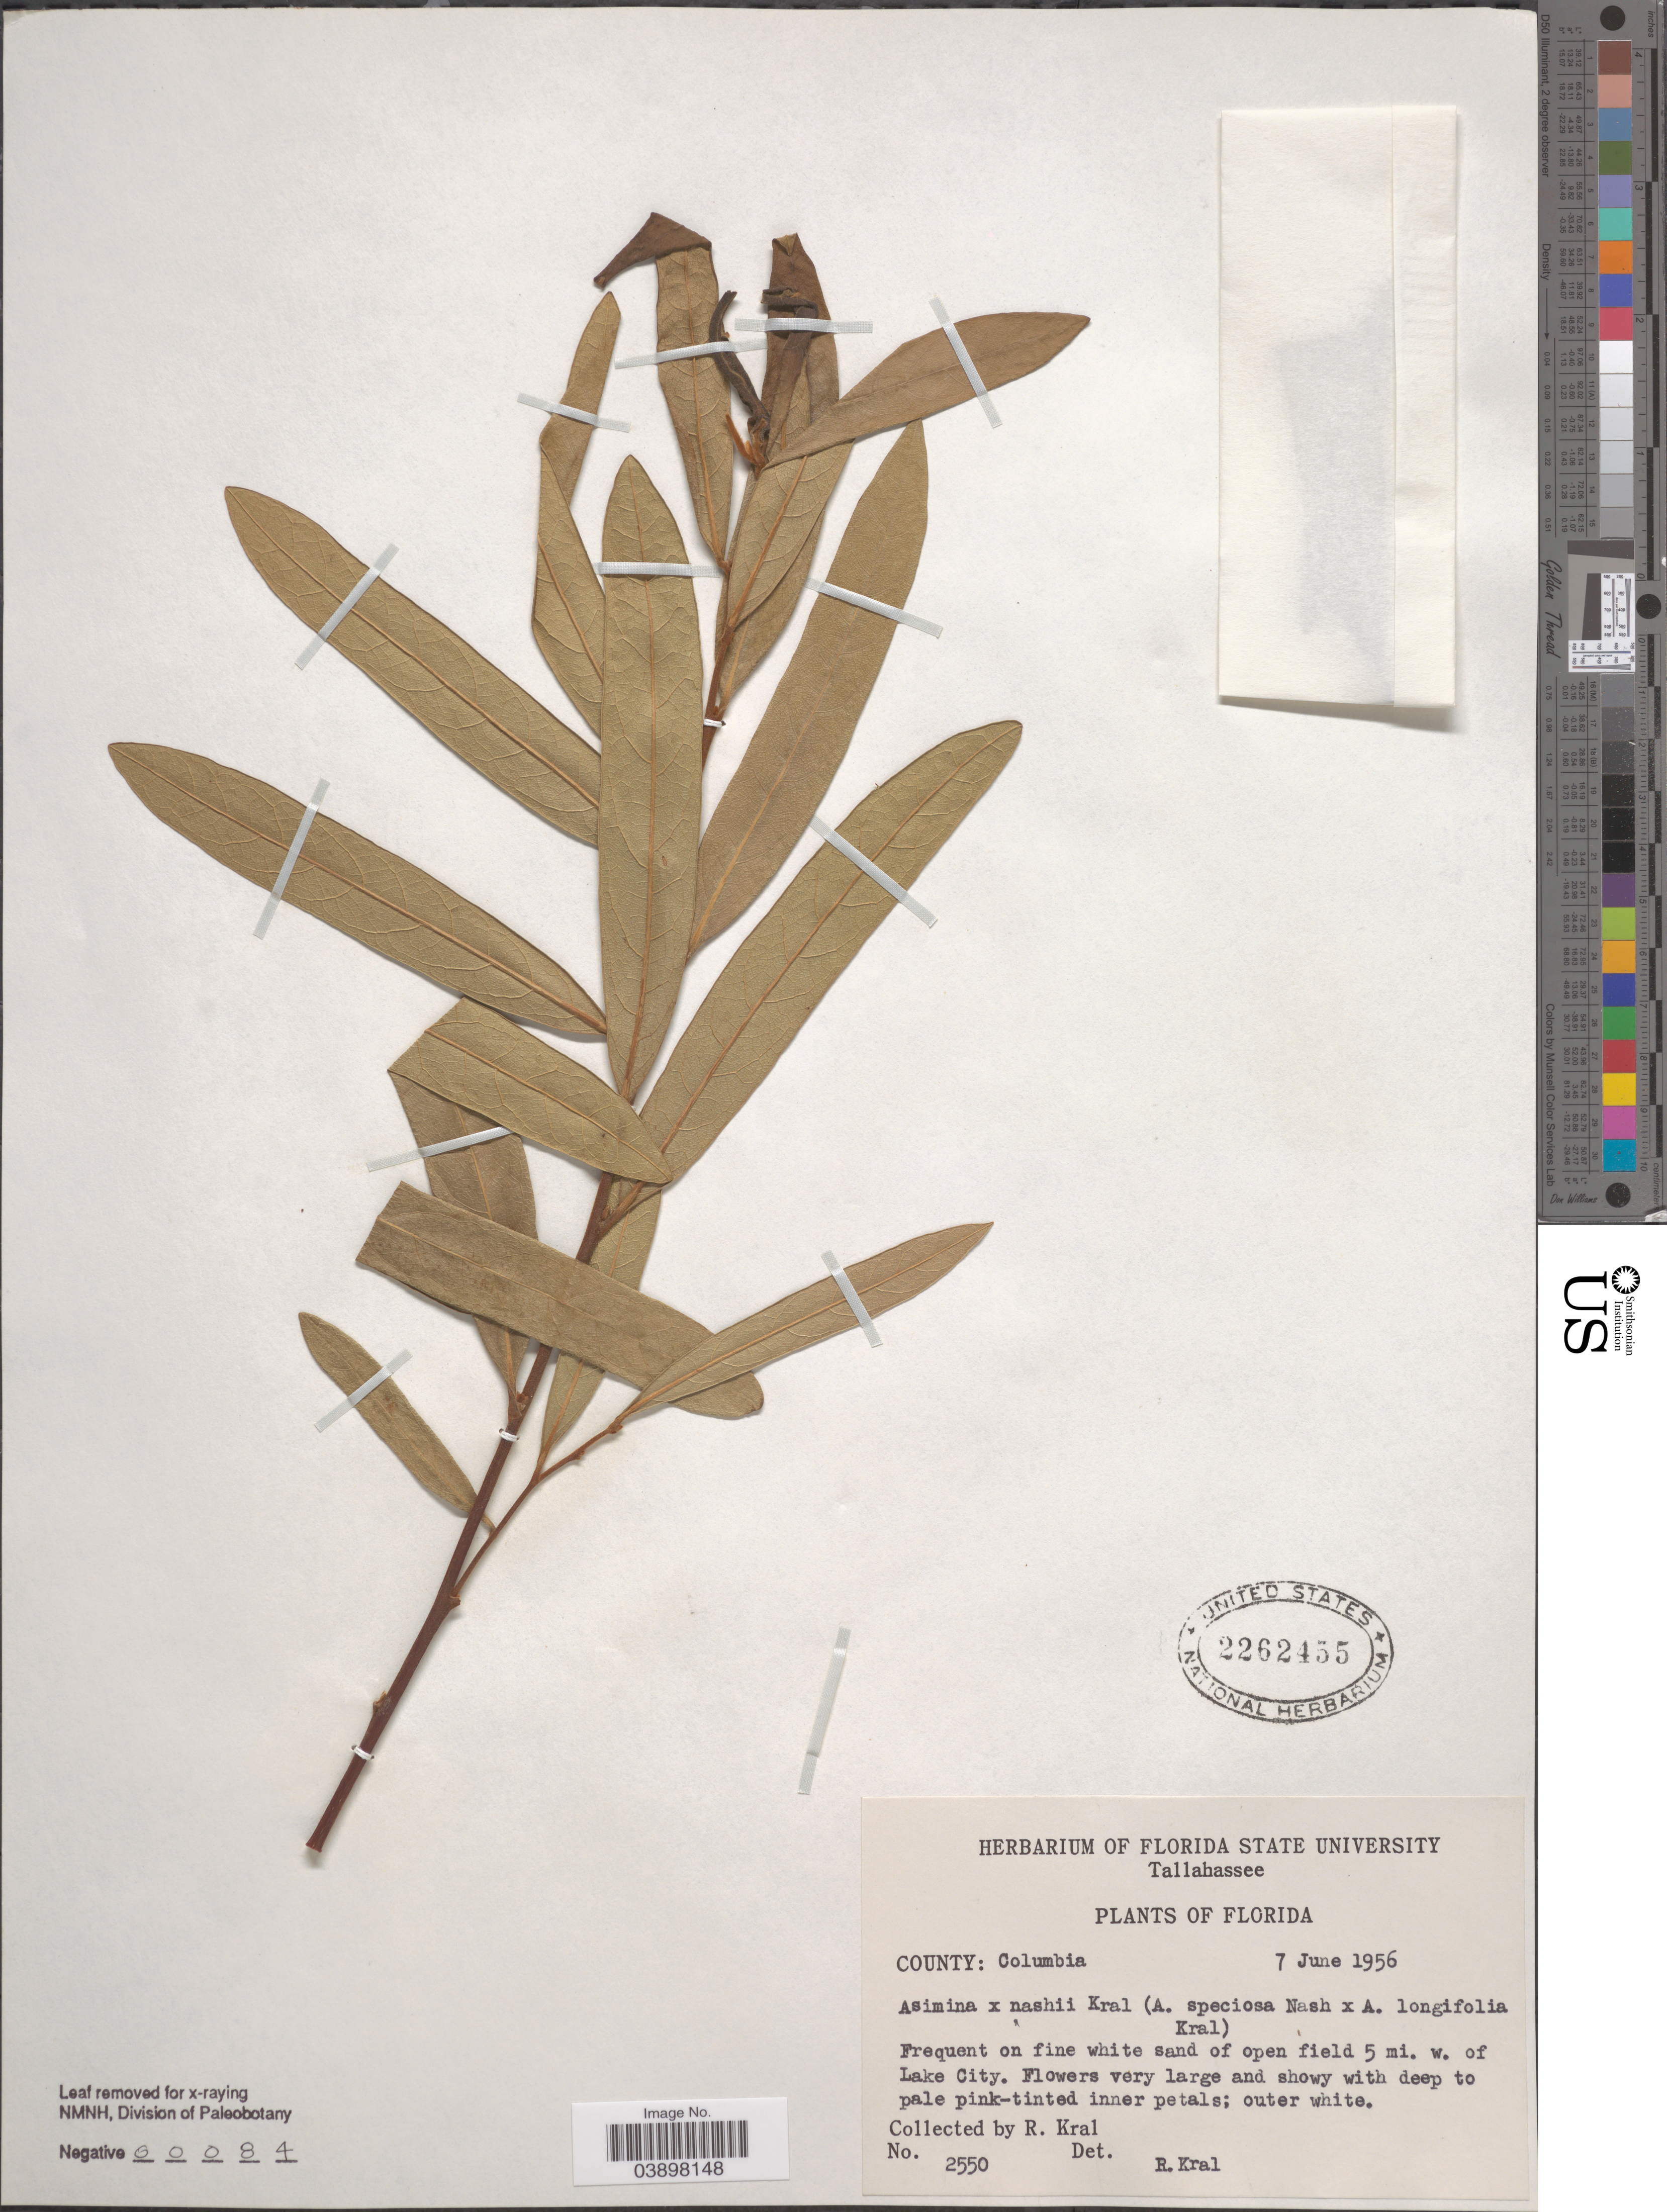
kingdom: Plantae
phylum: Tracheophyta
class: Magnoliopsida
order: Magnoliales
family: Annonaceae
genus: Asimina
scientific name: Asimina x nashii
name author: Kral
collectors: R. Kral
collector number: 2550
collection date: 1956-06-07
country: United States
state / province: Florida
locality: County: Columbia. 5 mi. w. of Lake City.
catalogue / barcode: US 2262455